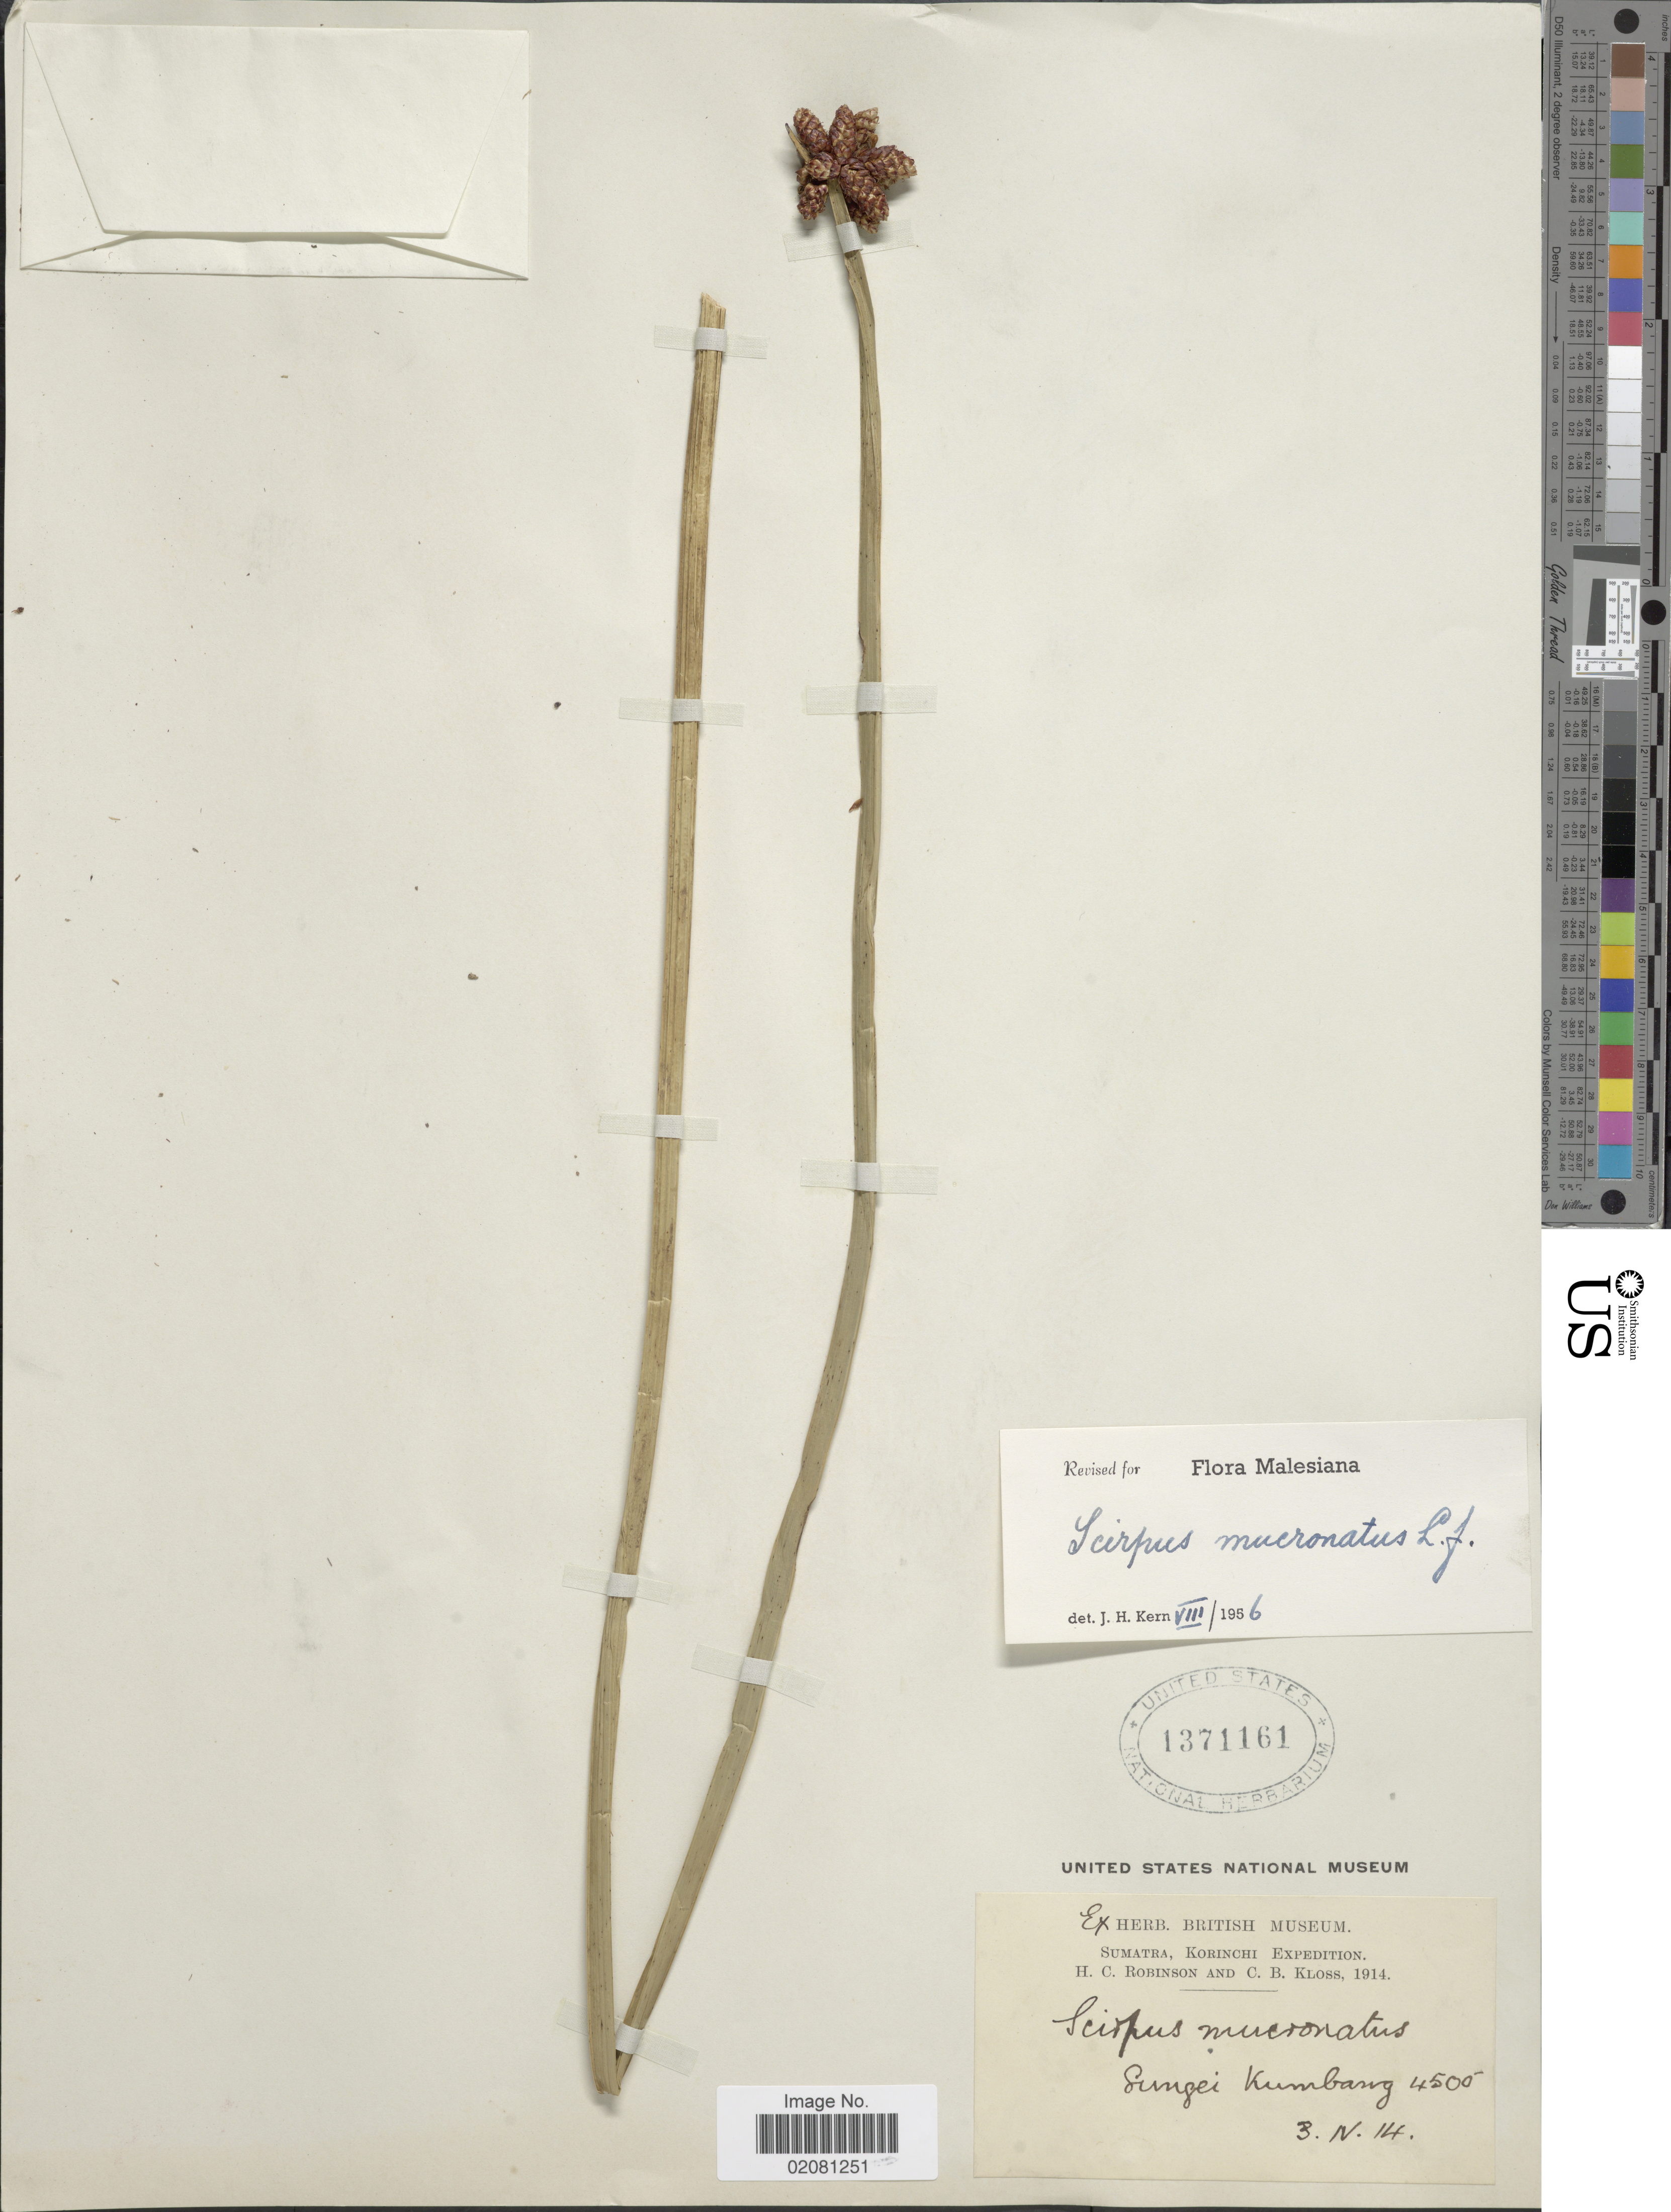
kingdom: Plantae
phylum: Tracheophyta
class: Liliopsida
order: Poales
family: Cyperaceae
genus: Schoenoplectiella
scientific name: Schoenoplectiella mucronata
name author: (L.) Jung & Choi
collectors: H. C. Robinson & C. Kloss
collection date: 1914-04-03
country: Indonesia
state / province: Sumatra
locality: Korinchi, Sungei Kumbang.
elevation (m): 1372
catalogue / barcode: US 1371161